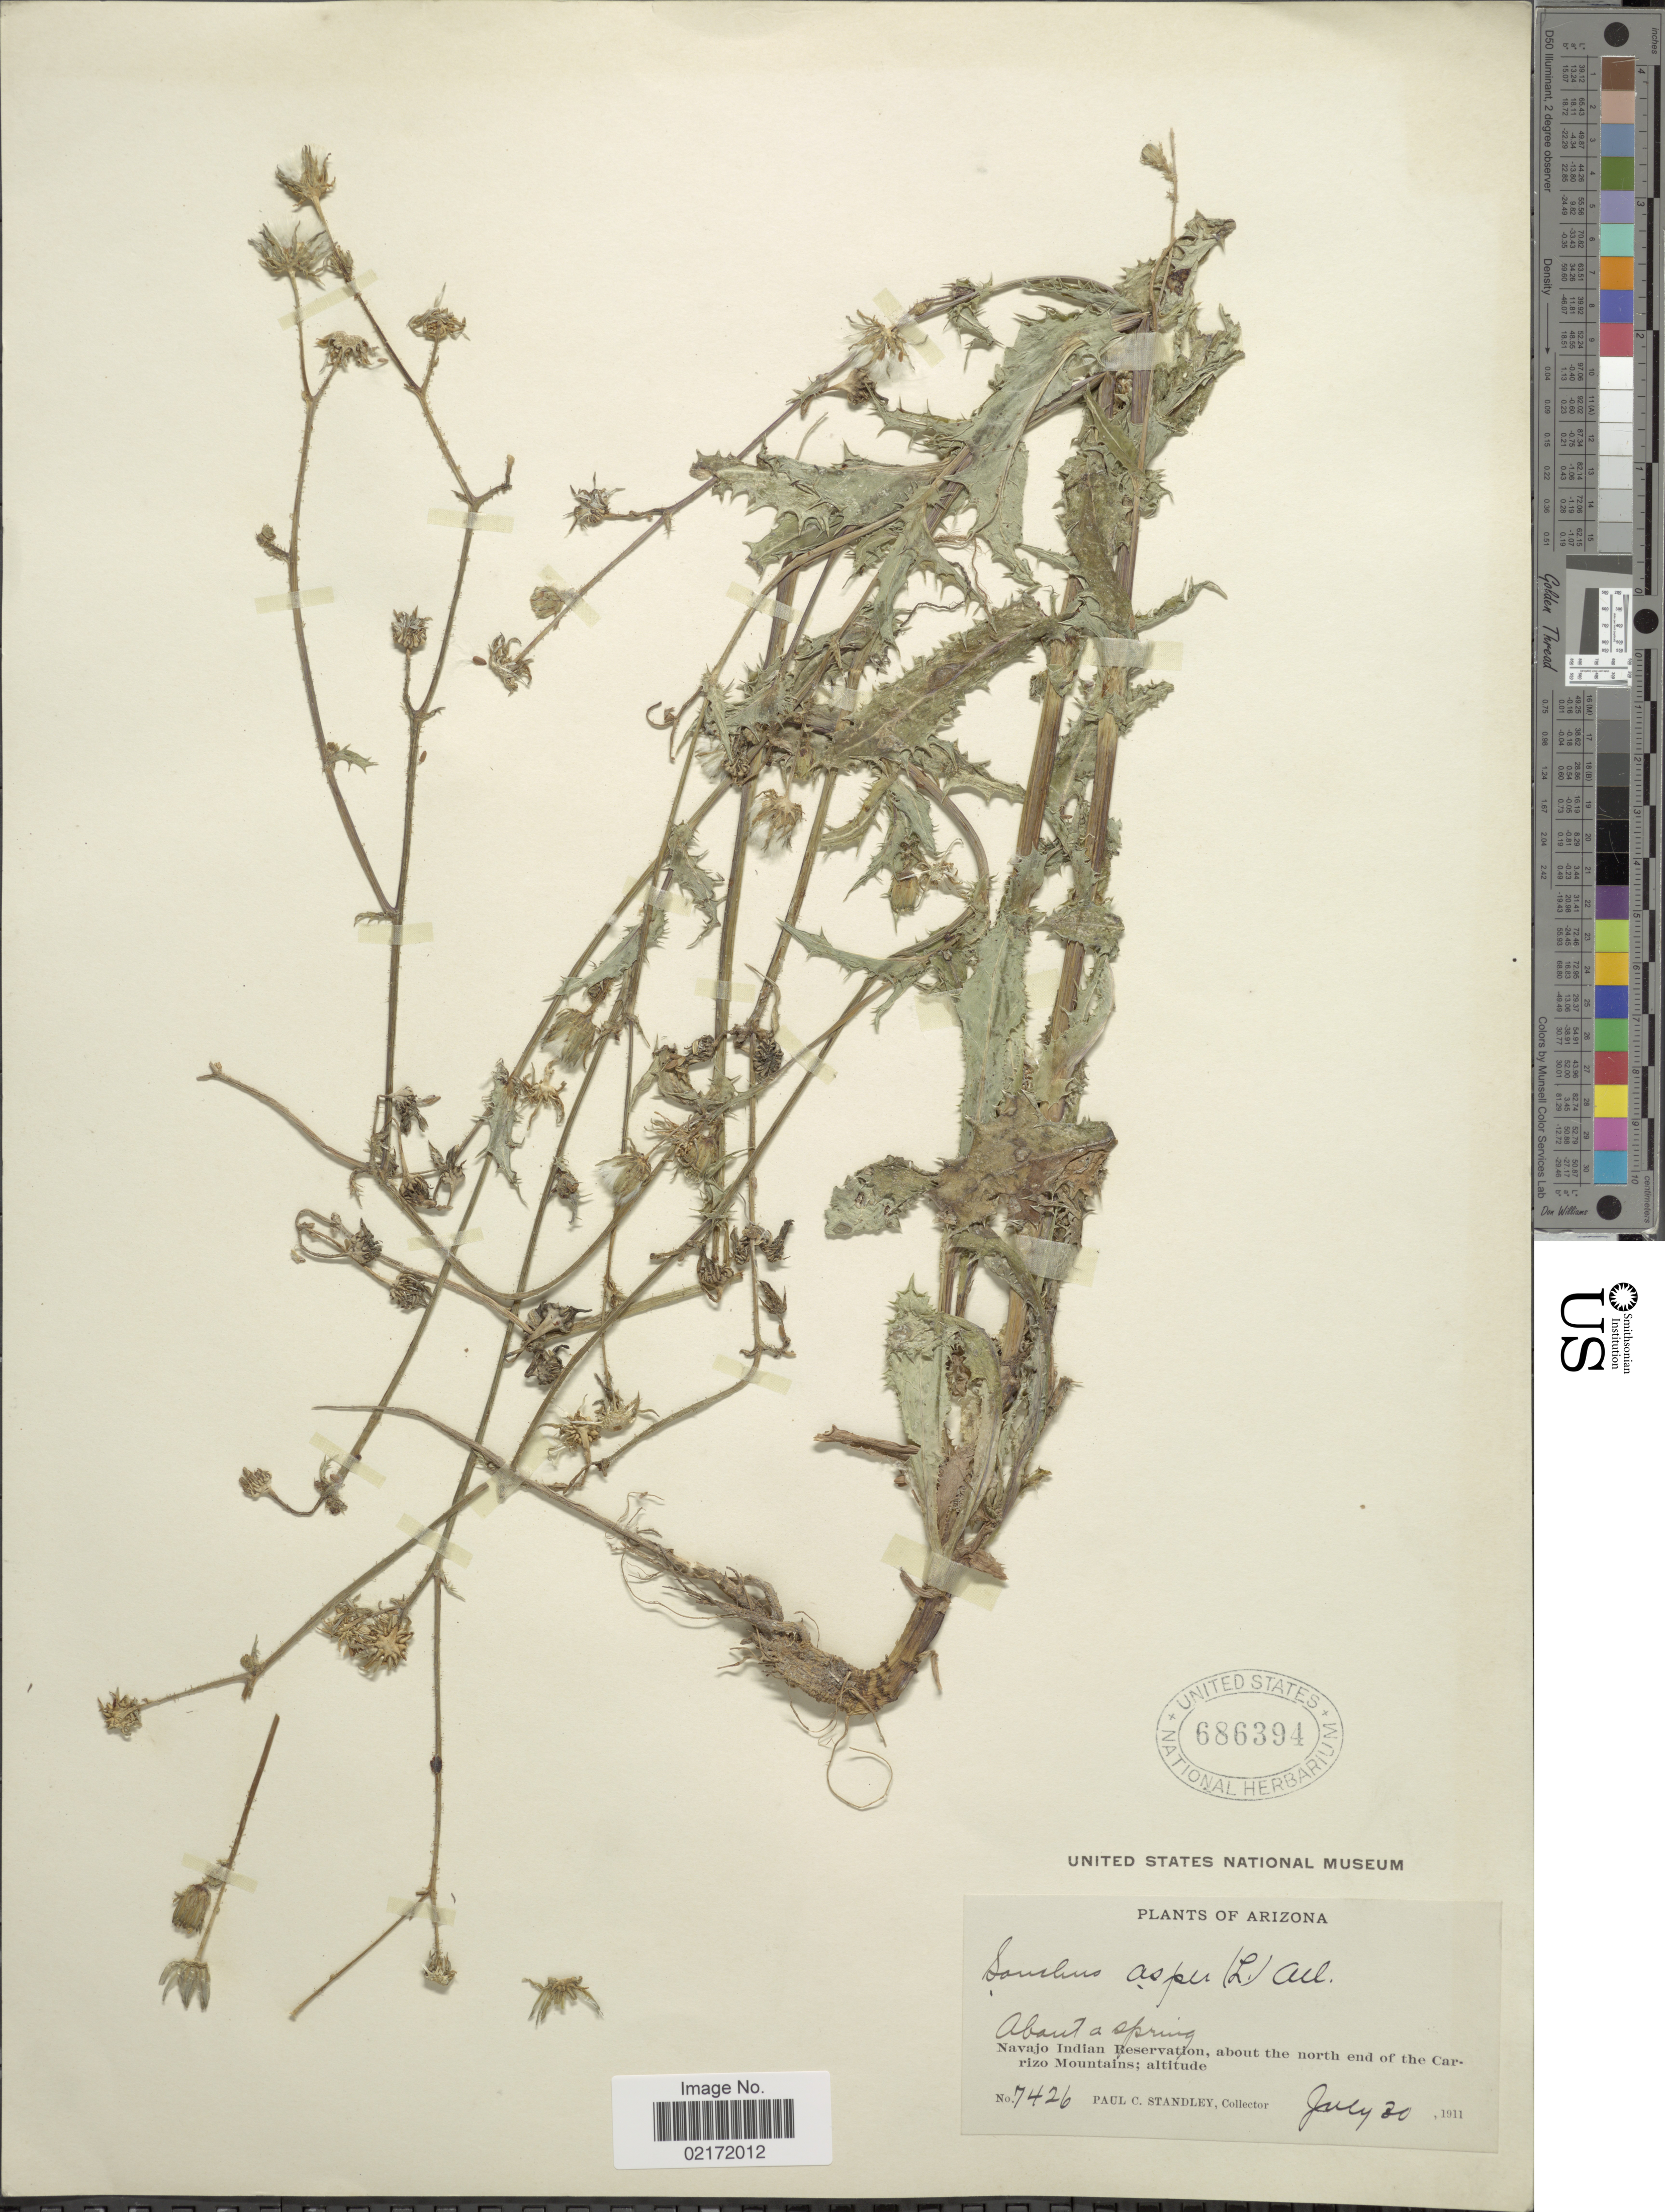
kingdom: Plantae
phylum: Tracheophyta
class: Magnoliopsida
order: Asterales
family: Asteraceae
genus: Sonchus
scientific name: Sonchus asper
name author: (L.) Hill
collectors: P. C. Standley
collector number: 7426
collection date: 1911-07-30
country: United States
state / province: Arizona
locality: About a spring. Navajo Indian Reservation, about the north end of the Carrizo Mountains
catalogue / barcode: US 686394